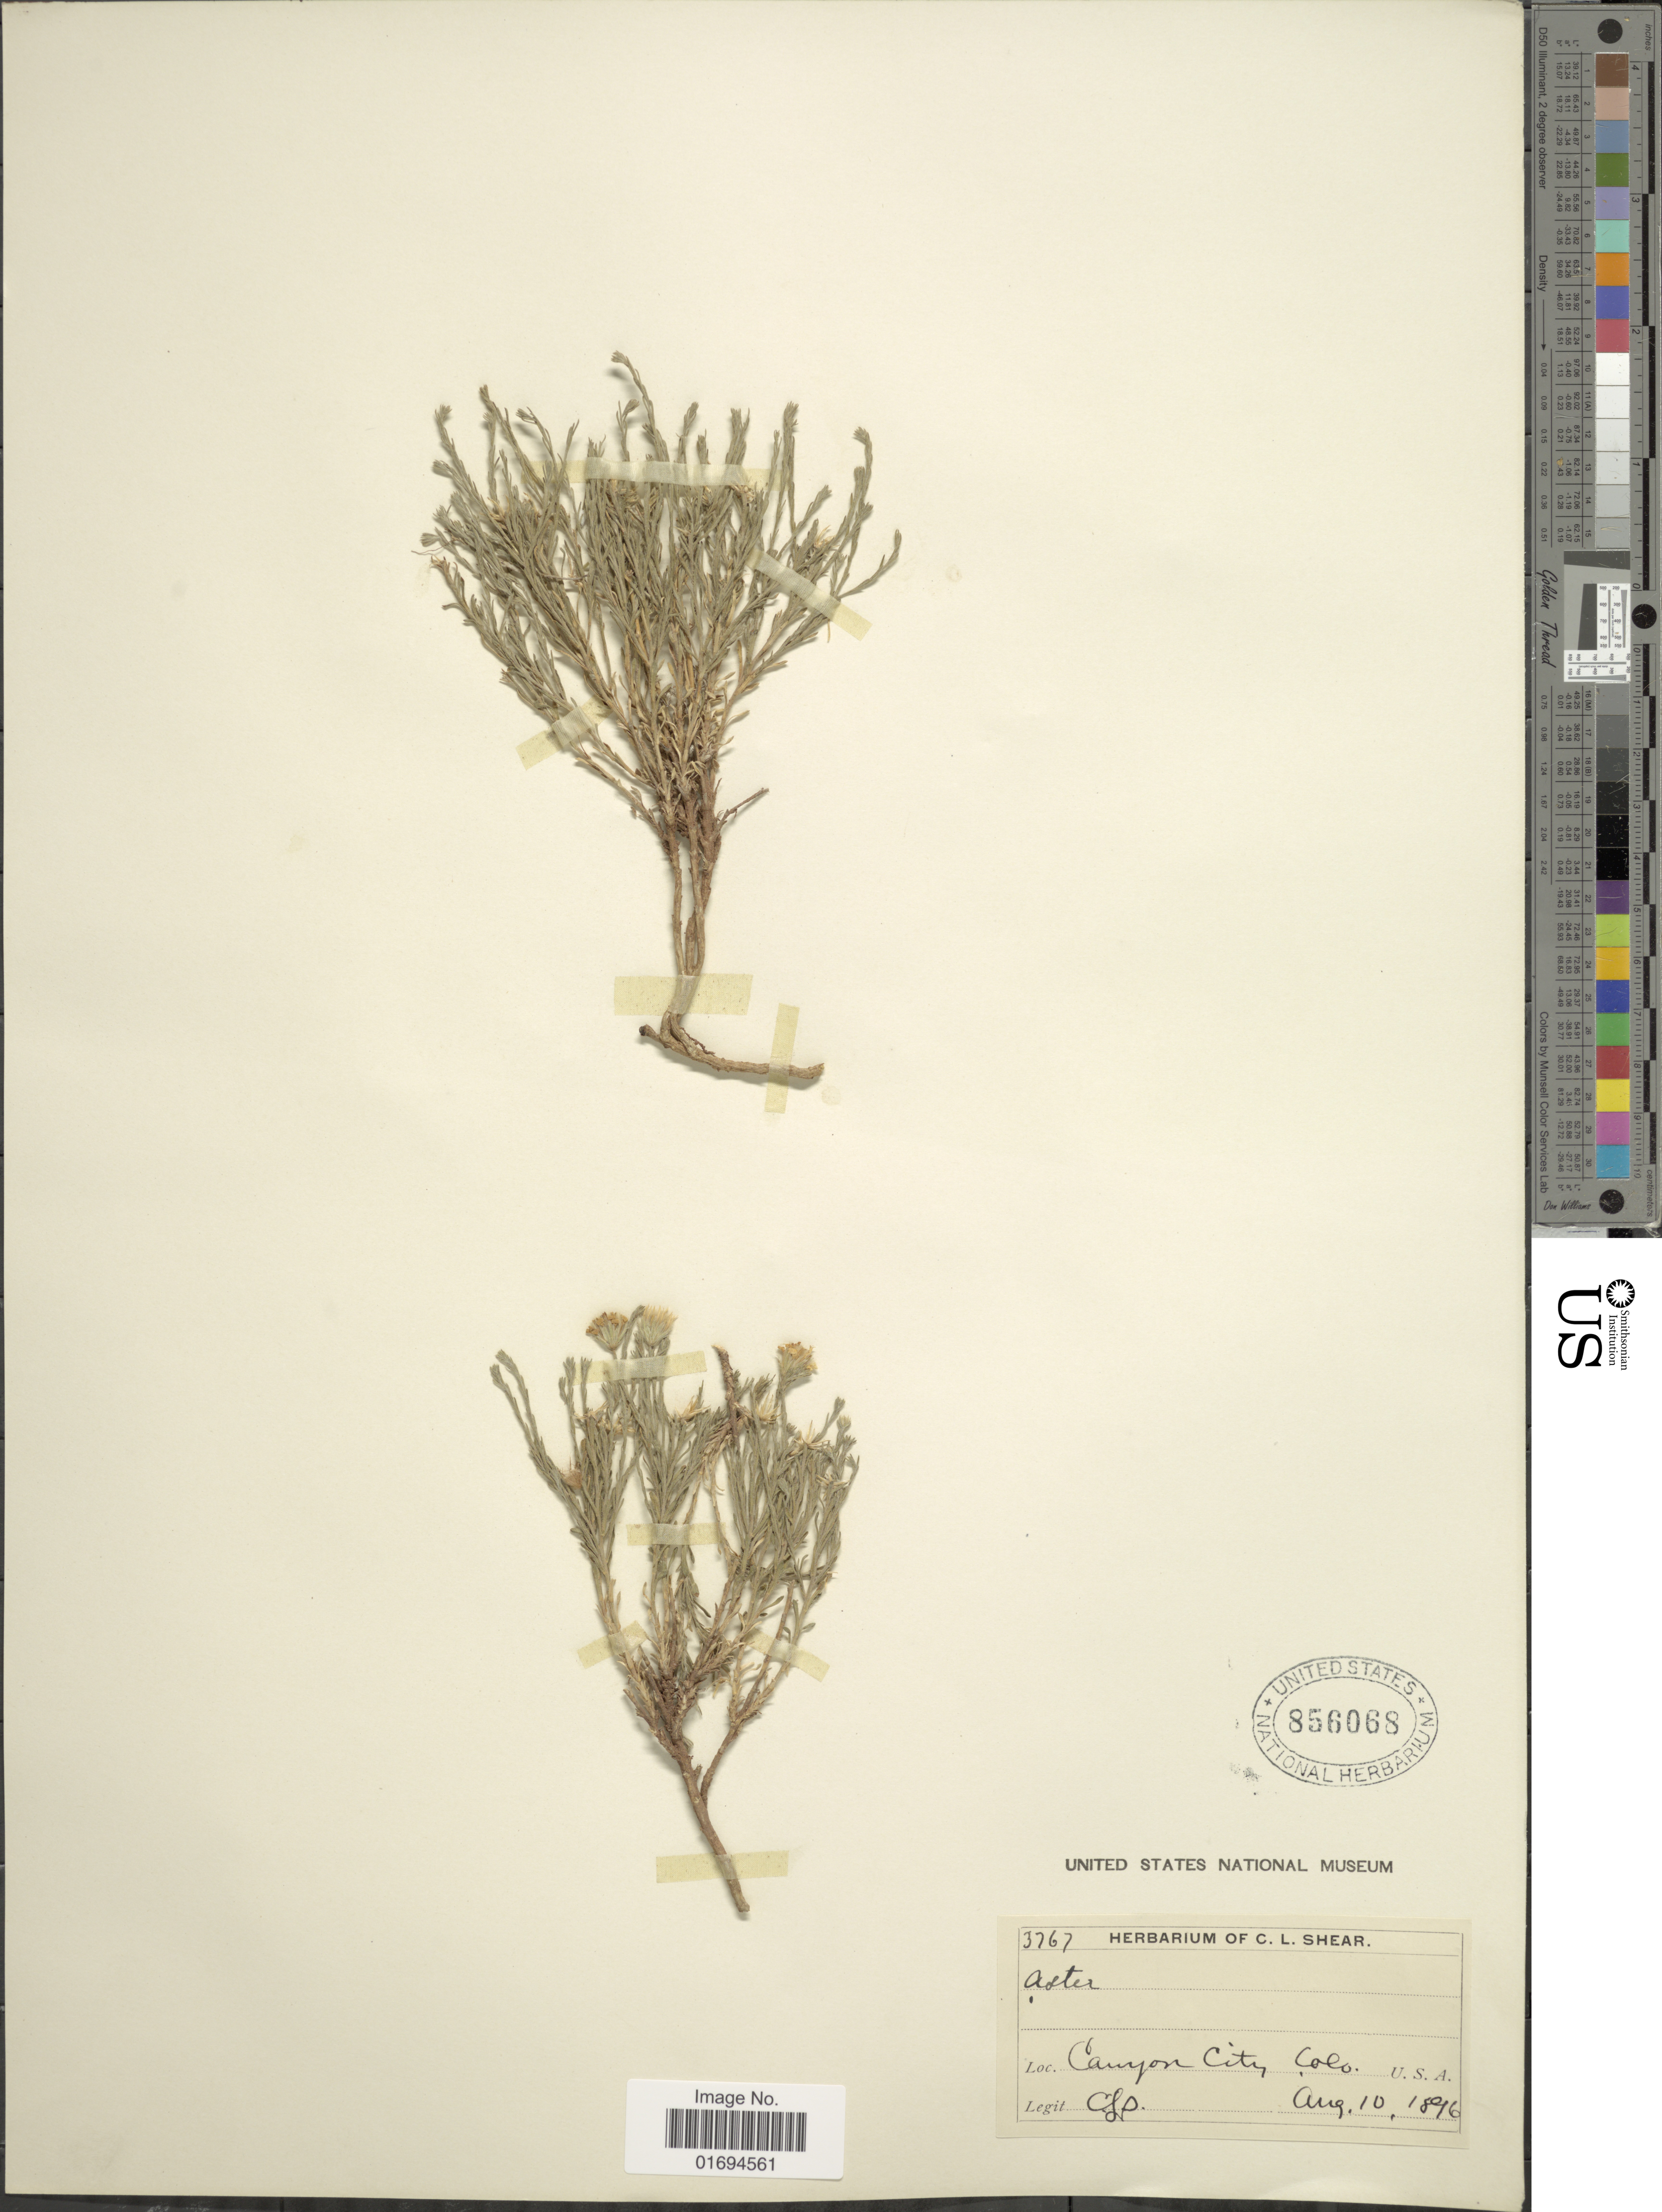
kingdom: Plantae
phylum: Tracheophyta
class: Magnoliopsida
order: Asterales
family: Asteraceae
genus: Chaetopappa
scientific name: Chaetopappa ericoides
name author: (Torr.) G.L. Nesom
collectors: C. L. Shear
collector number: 3767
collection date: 1816-08-10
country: United States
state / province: Colorado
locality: Canyon City, Colo.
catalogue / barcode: US 856068